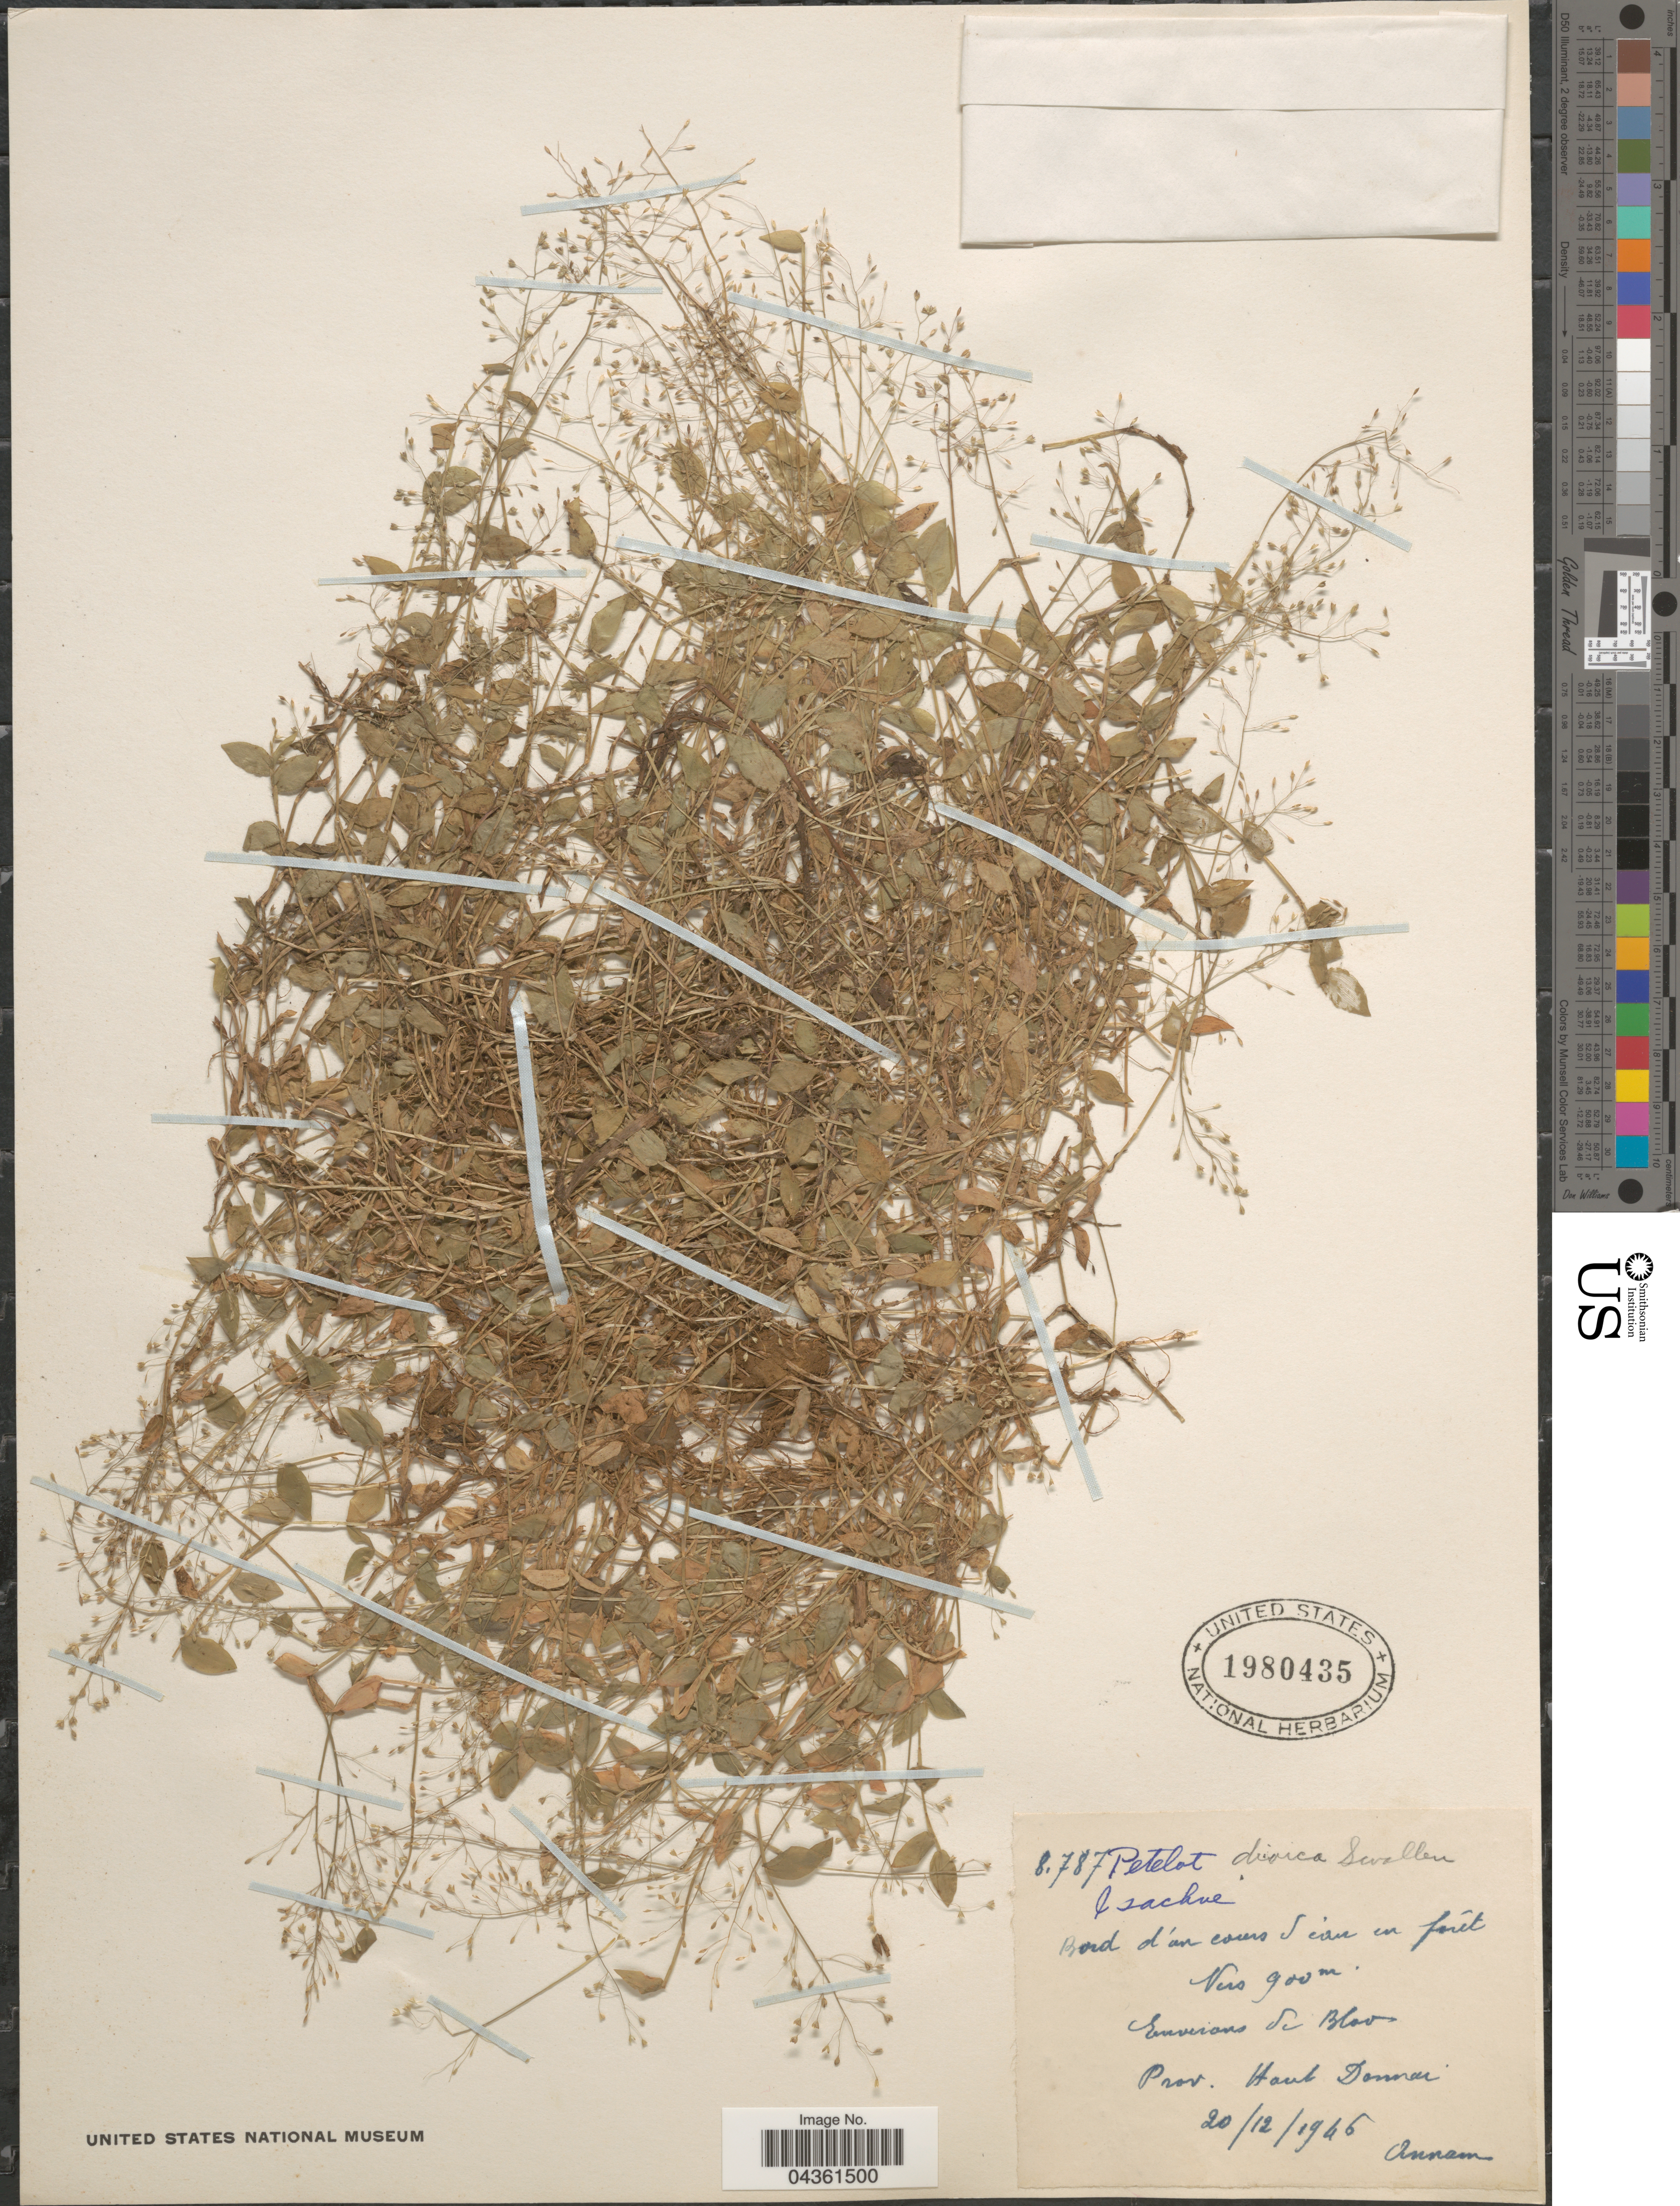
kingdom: Plantae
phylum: Tracheophyta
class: Liliopsida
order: Poales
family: Poaceae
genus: Isachne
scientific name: Isachne dioica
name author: Swallen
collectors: Pételot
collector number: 8787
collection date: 1946-12-20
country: Vietnam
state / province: Dong Nai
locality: Bord d'un cours [illegible text] en forêt. Environs de Blao. Prov. Haut Donnai. Annam.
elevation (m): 900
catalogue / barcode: US 1980435